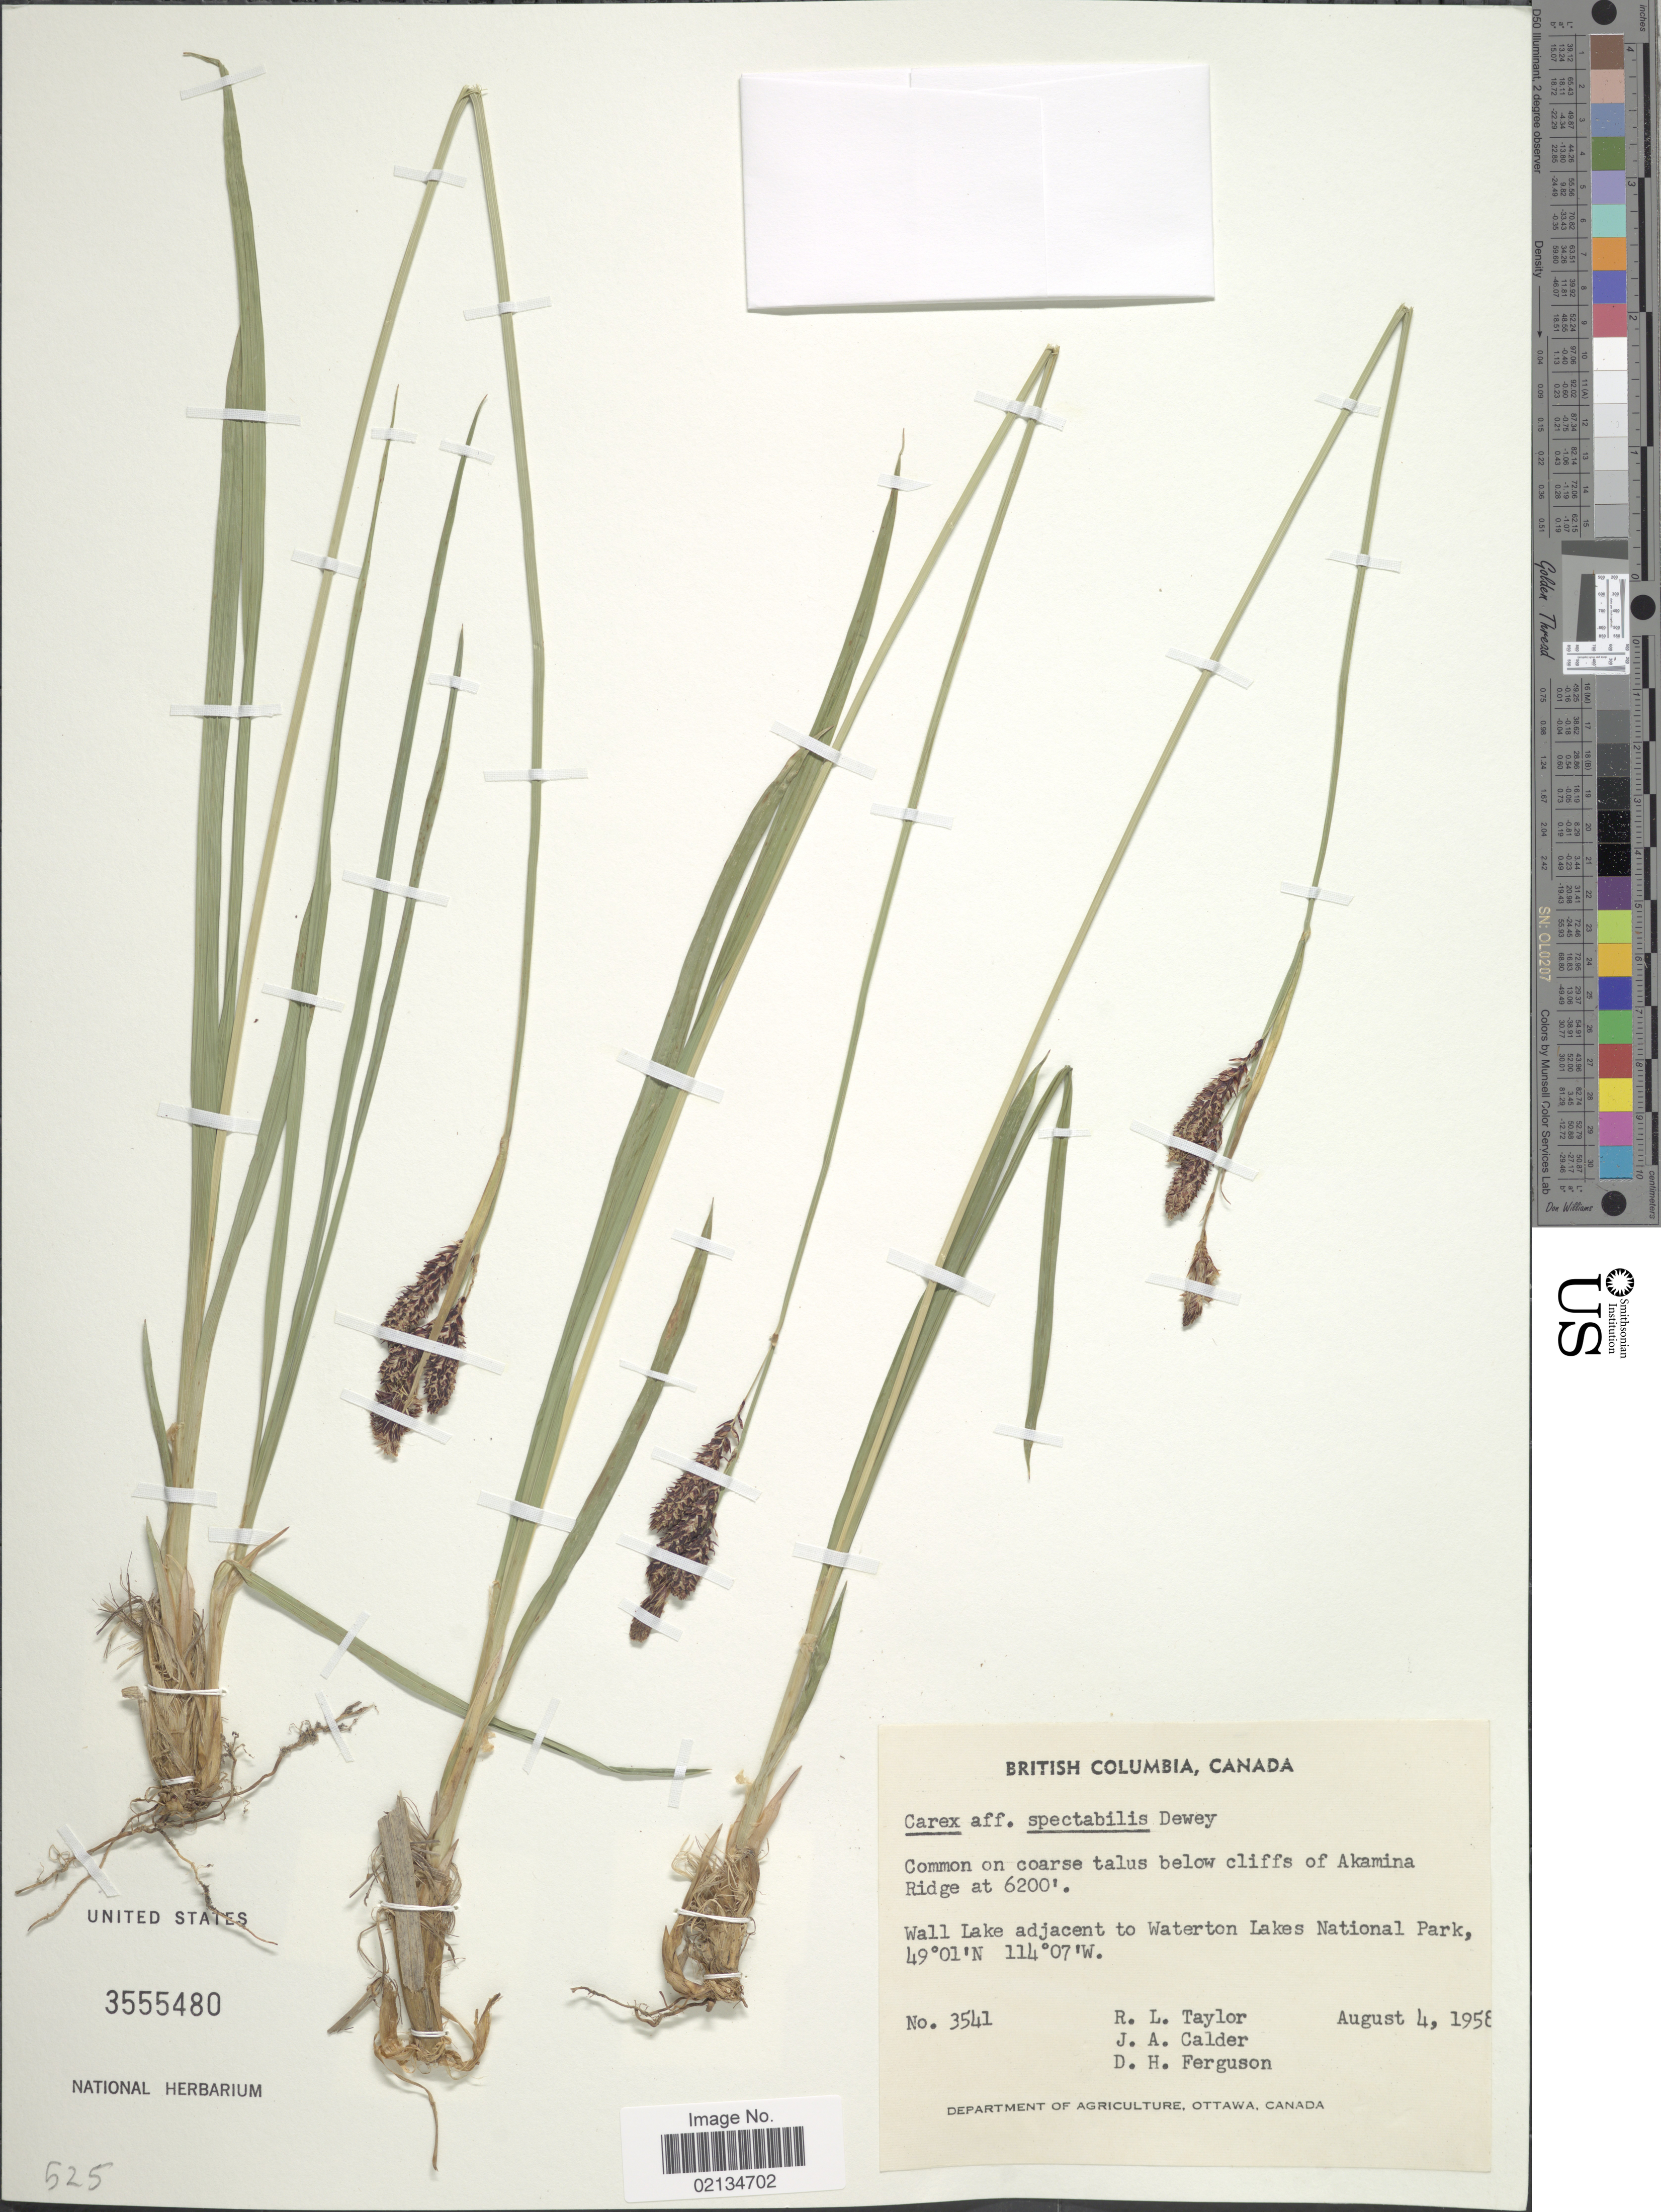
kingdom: Plantae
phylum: Tracheophyta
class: Liliopsida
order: Poales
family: Cyperaceae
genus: Carex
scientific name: Carex spectabilis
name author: Dewey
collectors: R. Taylor, J. A. Calder & D. Ferguson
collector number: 3541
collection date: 1958-08-04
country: Canada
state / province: British Columbia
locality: Below cliffs of Akamina Ridge. Wall Lake adjacent to Waterton Lakes National Park.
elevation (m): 1890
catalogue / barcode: US 3555480